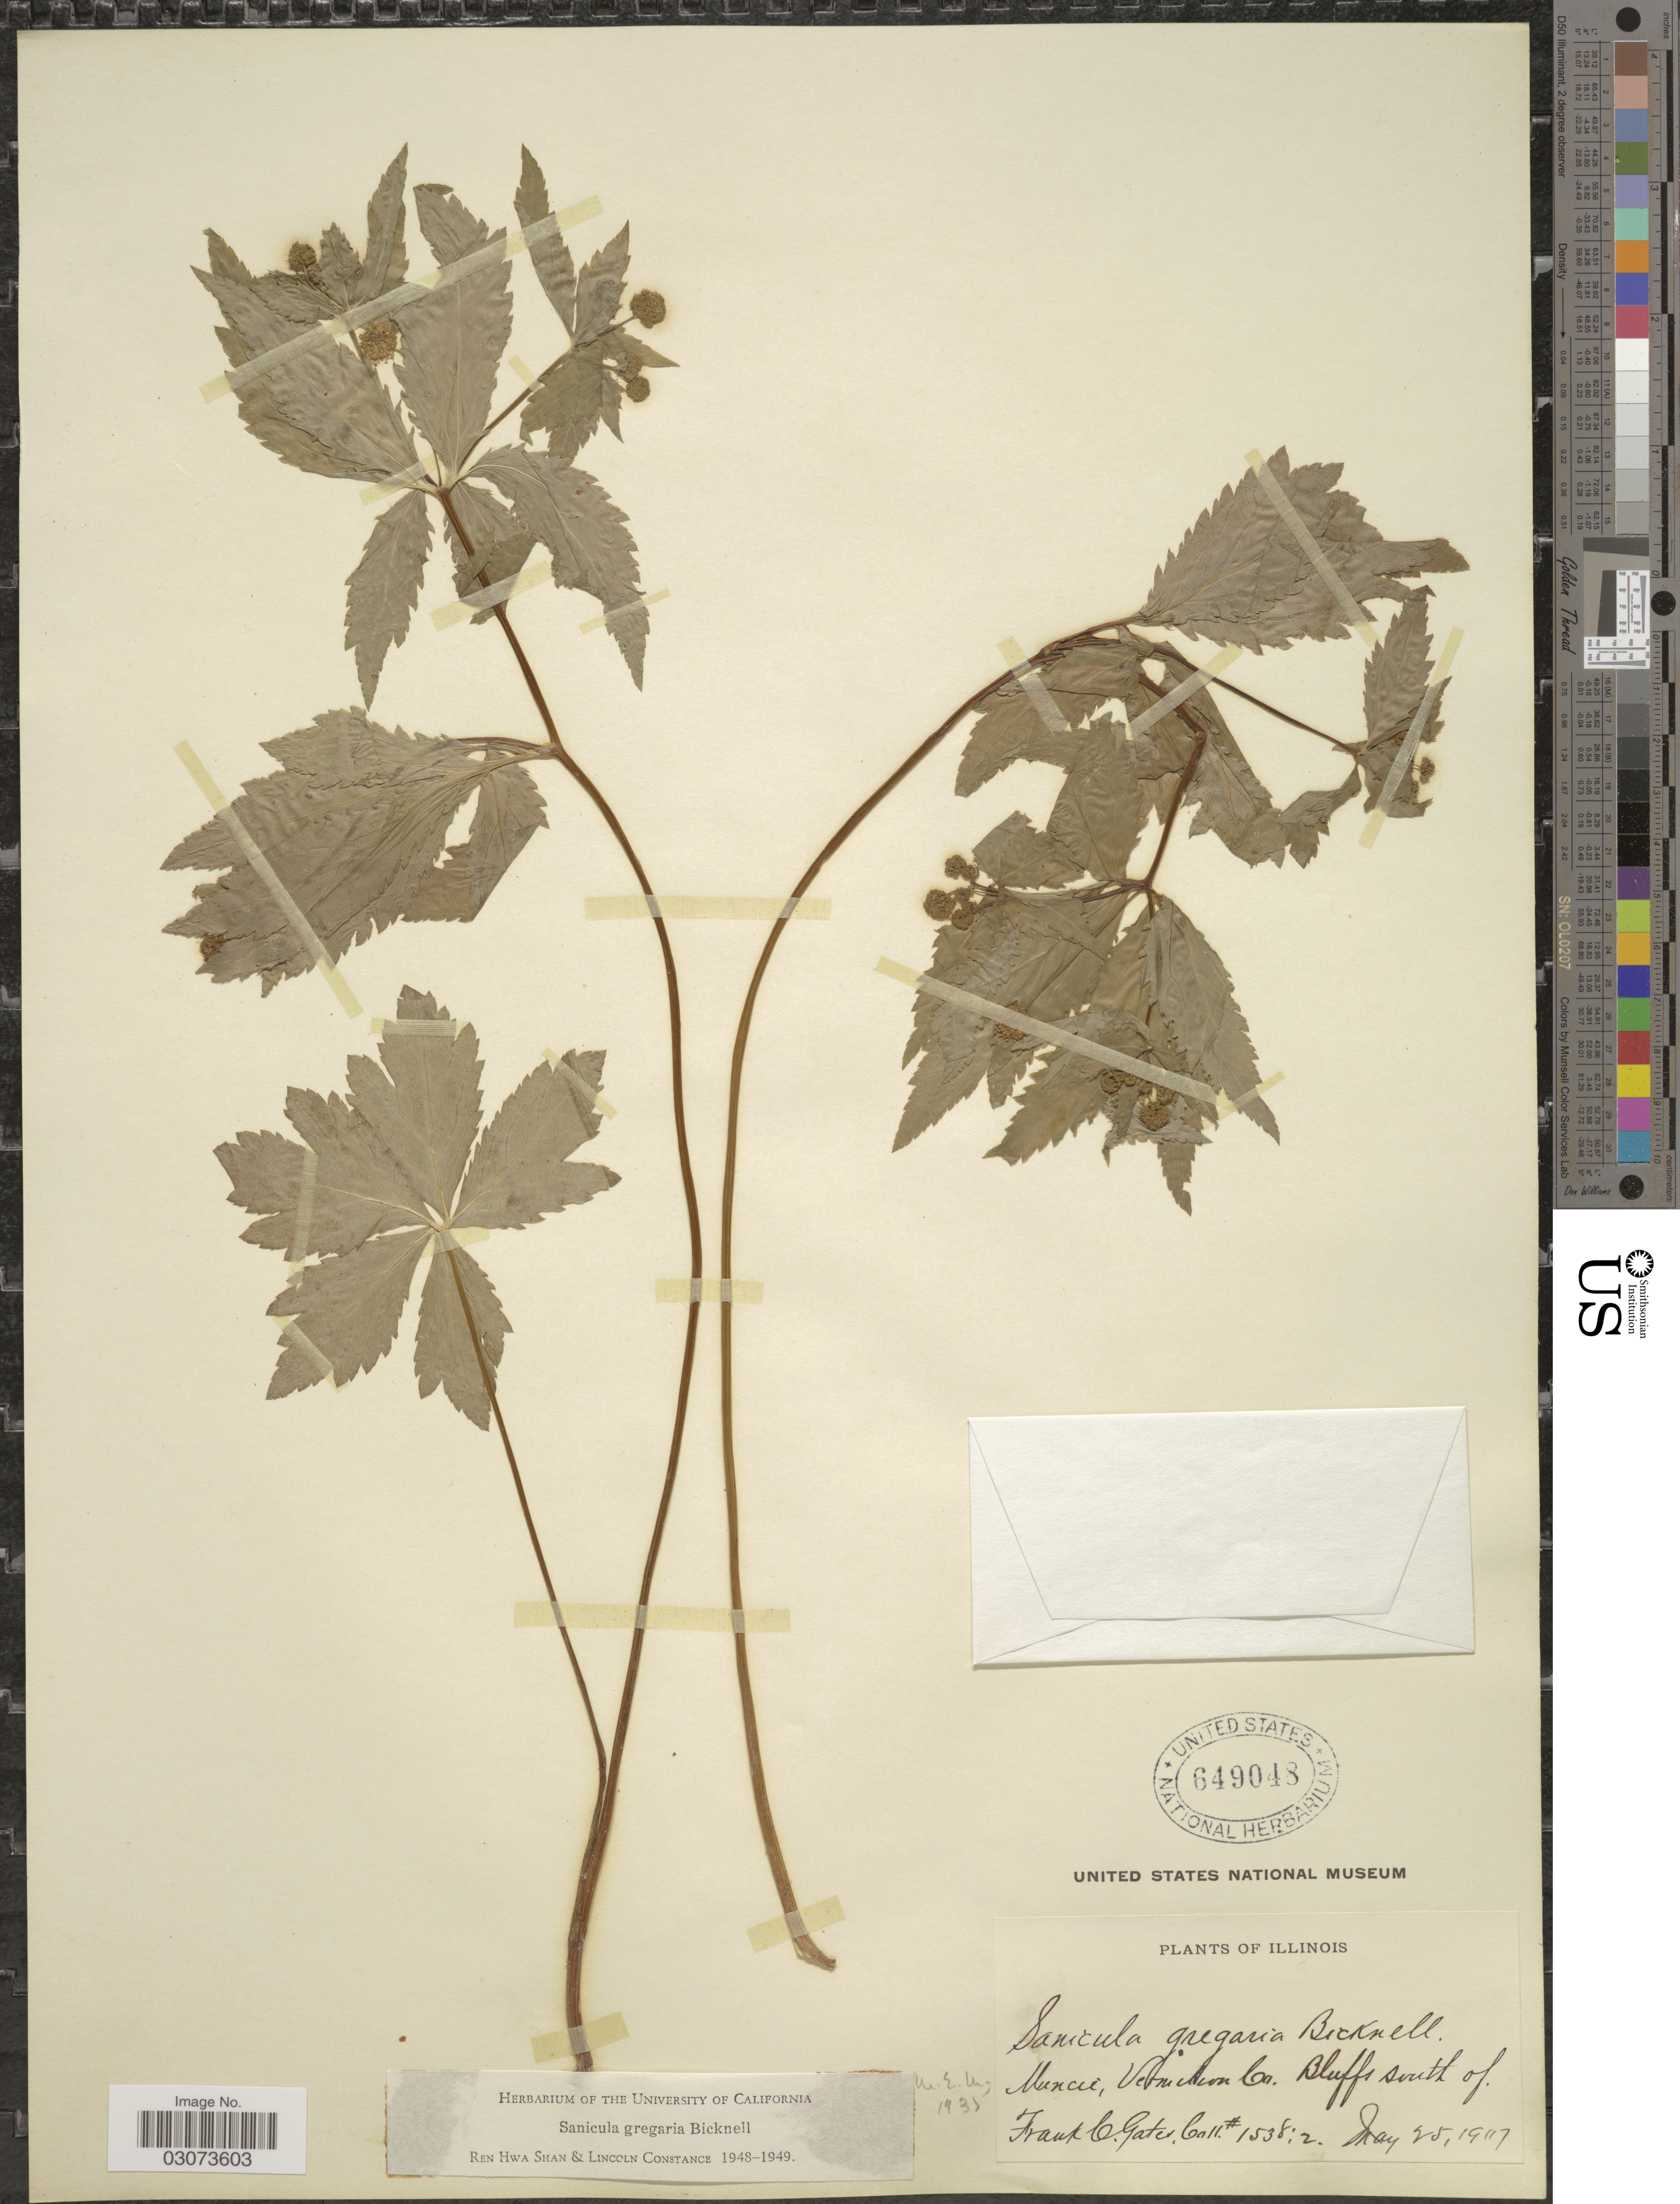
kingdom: Plantae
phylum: Tracheophyta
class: Magnoliopsida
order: Apiales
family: Apiaceae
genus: Sanicula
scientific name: Sanicula gregaria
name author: E.P. Bicknell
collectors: F. C. Gates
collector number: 1538:2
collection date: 1907-05-25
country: United States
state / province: Illinois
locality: Muncie, Vermillion Co. Bluffs south of.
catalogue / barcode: US 649048